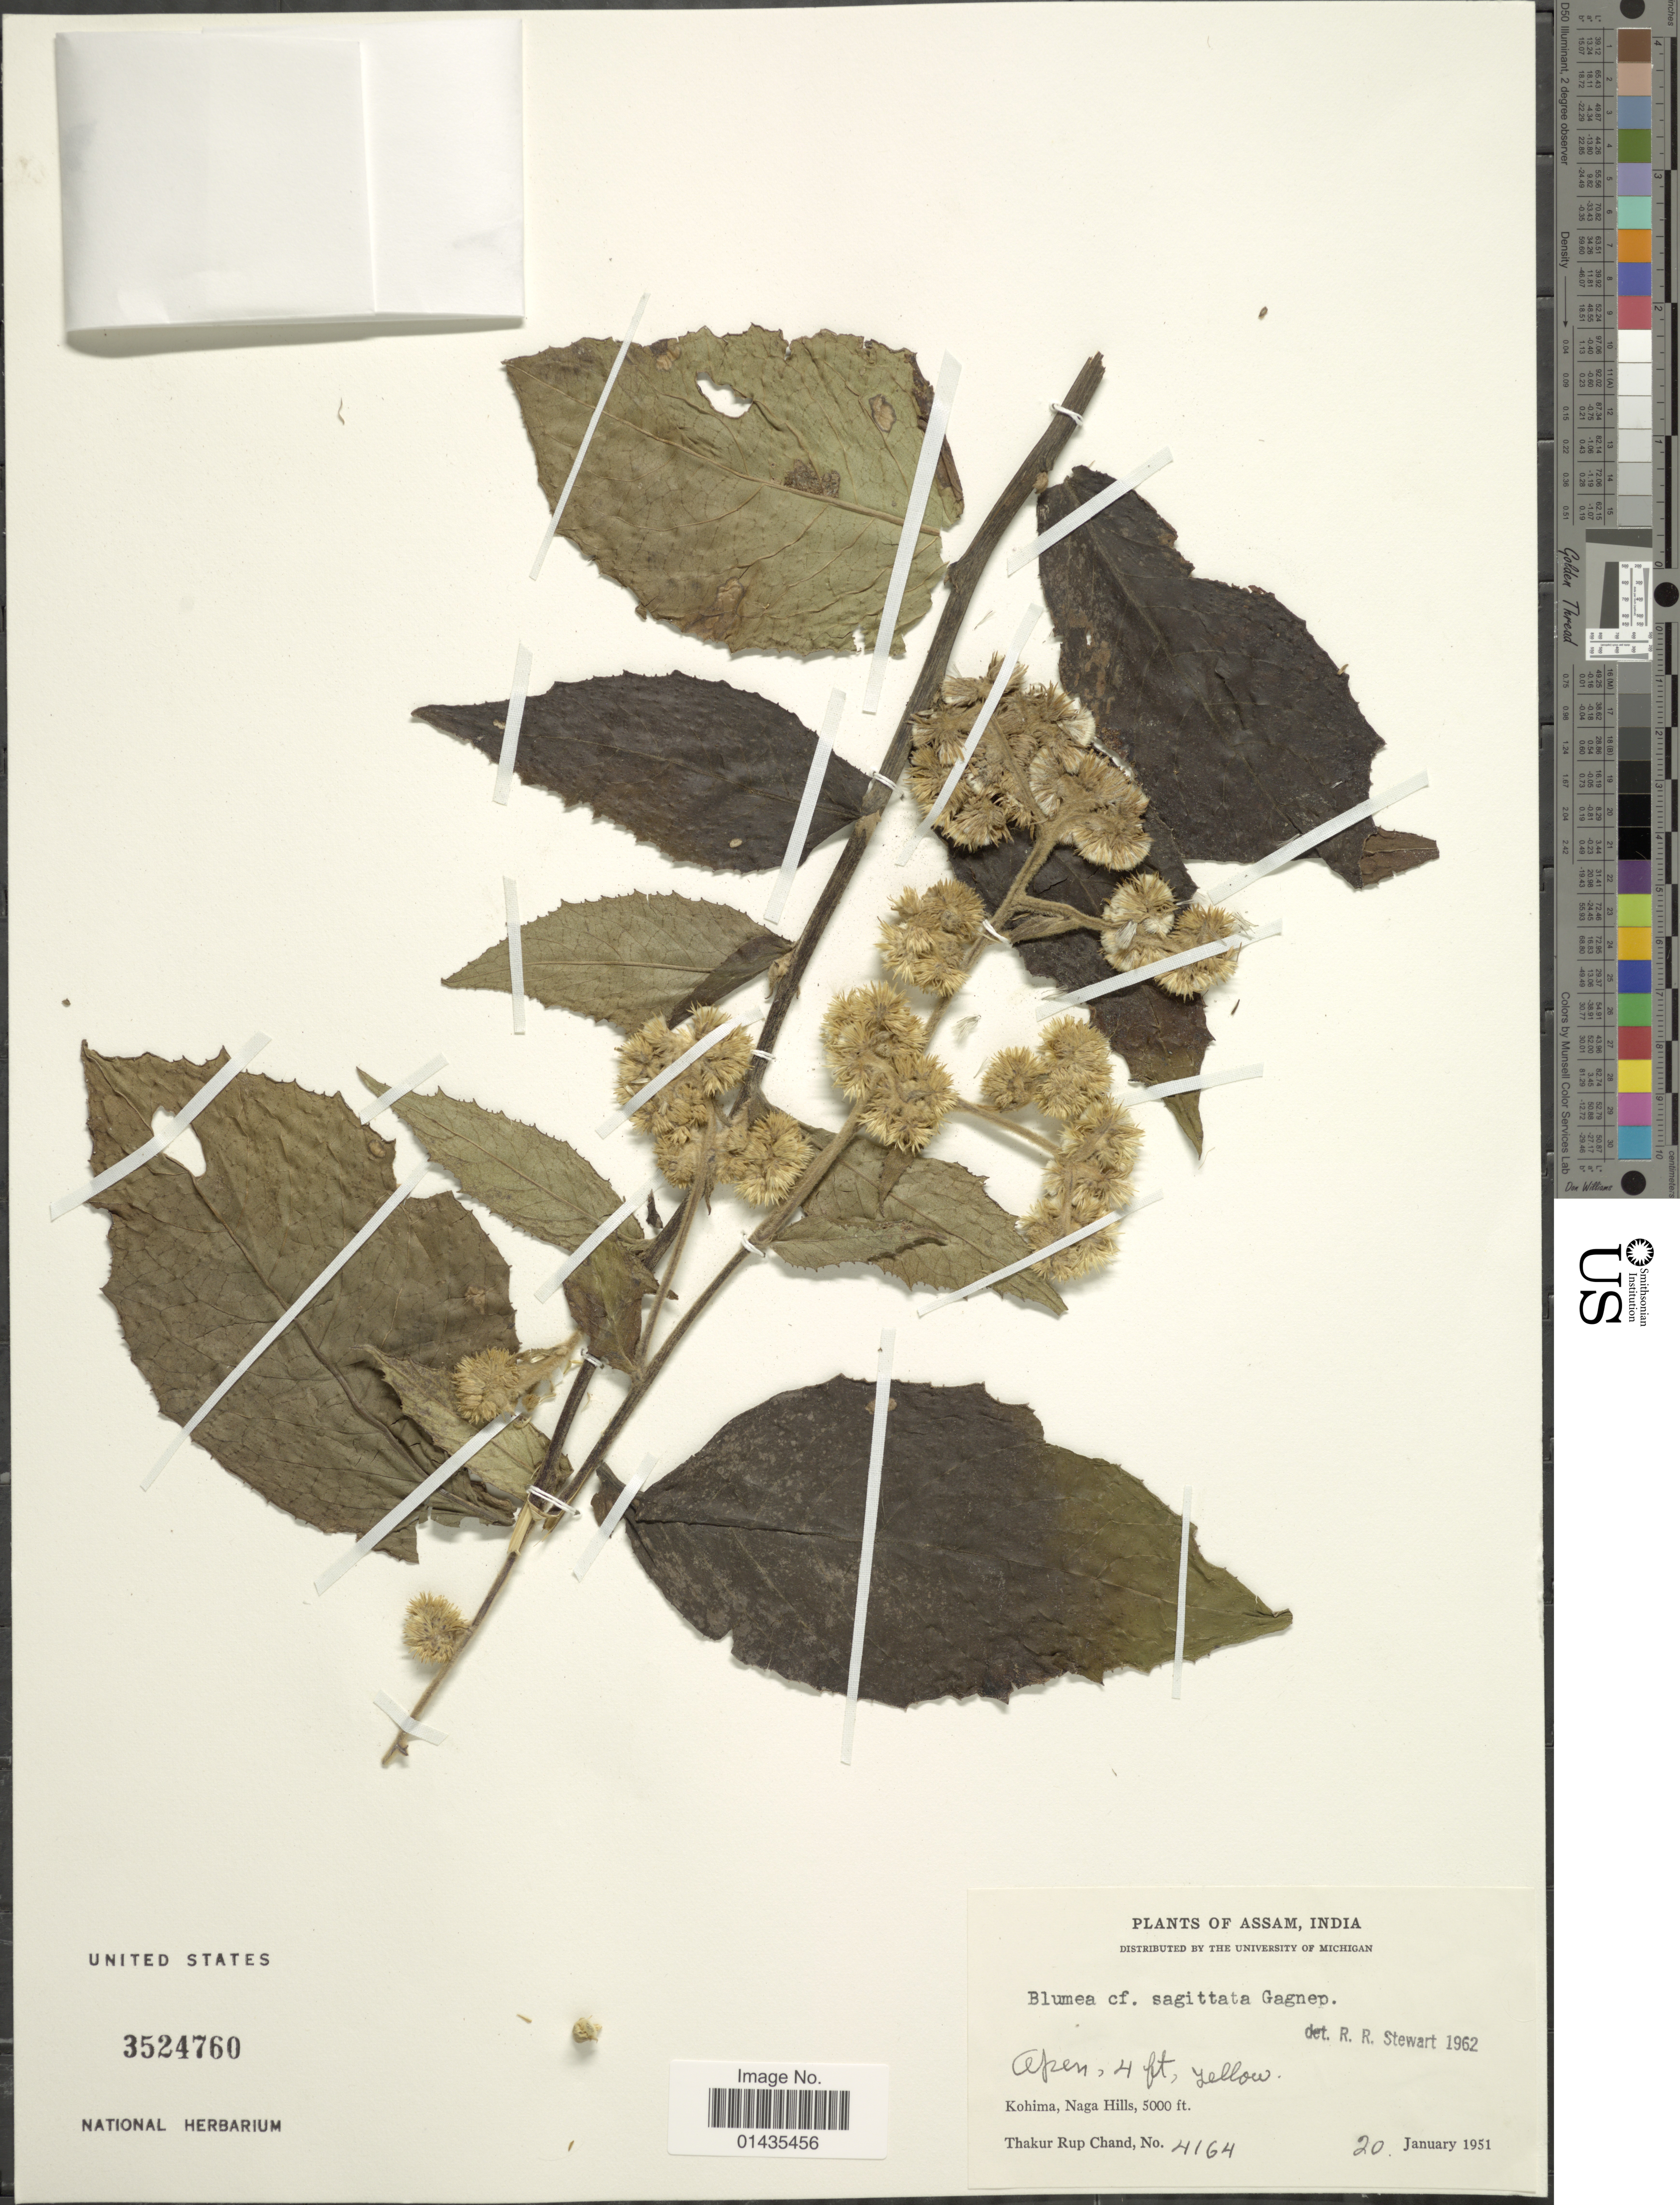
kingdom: Plantae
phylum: Tracheophyta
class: Magnoliopsida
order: Asterales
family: Asteraceae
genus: Blumea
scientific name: Blumea sagittata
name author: Gagnep.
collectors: T. R. Chand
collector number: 4164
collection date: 1951-01-20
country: India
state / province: Nagaland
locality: Kohima, Naga Hills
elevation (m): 1524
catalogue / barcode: US 3524760